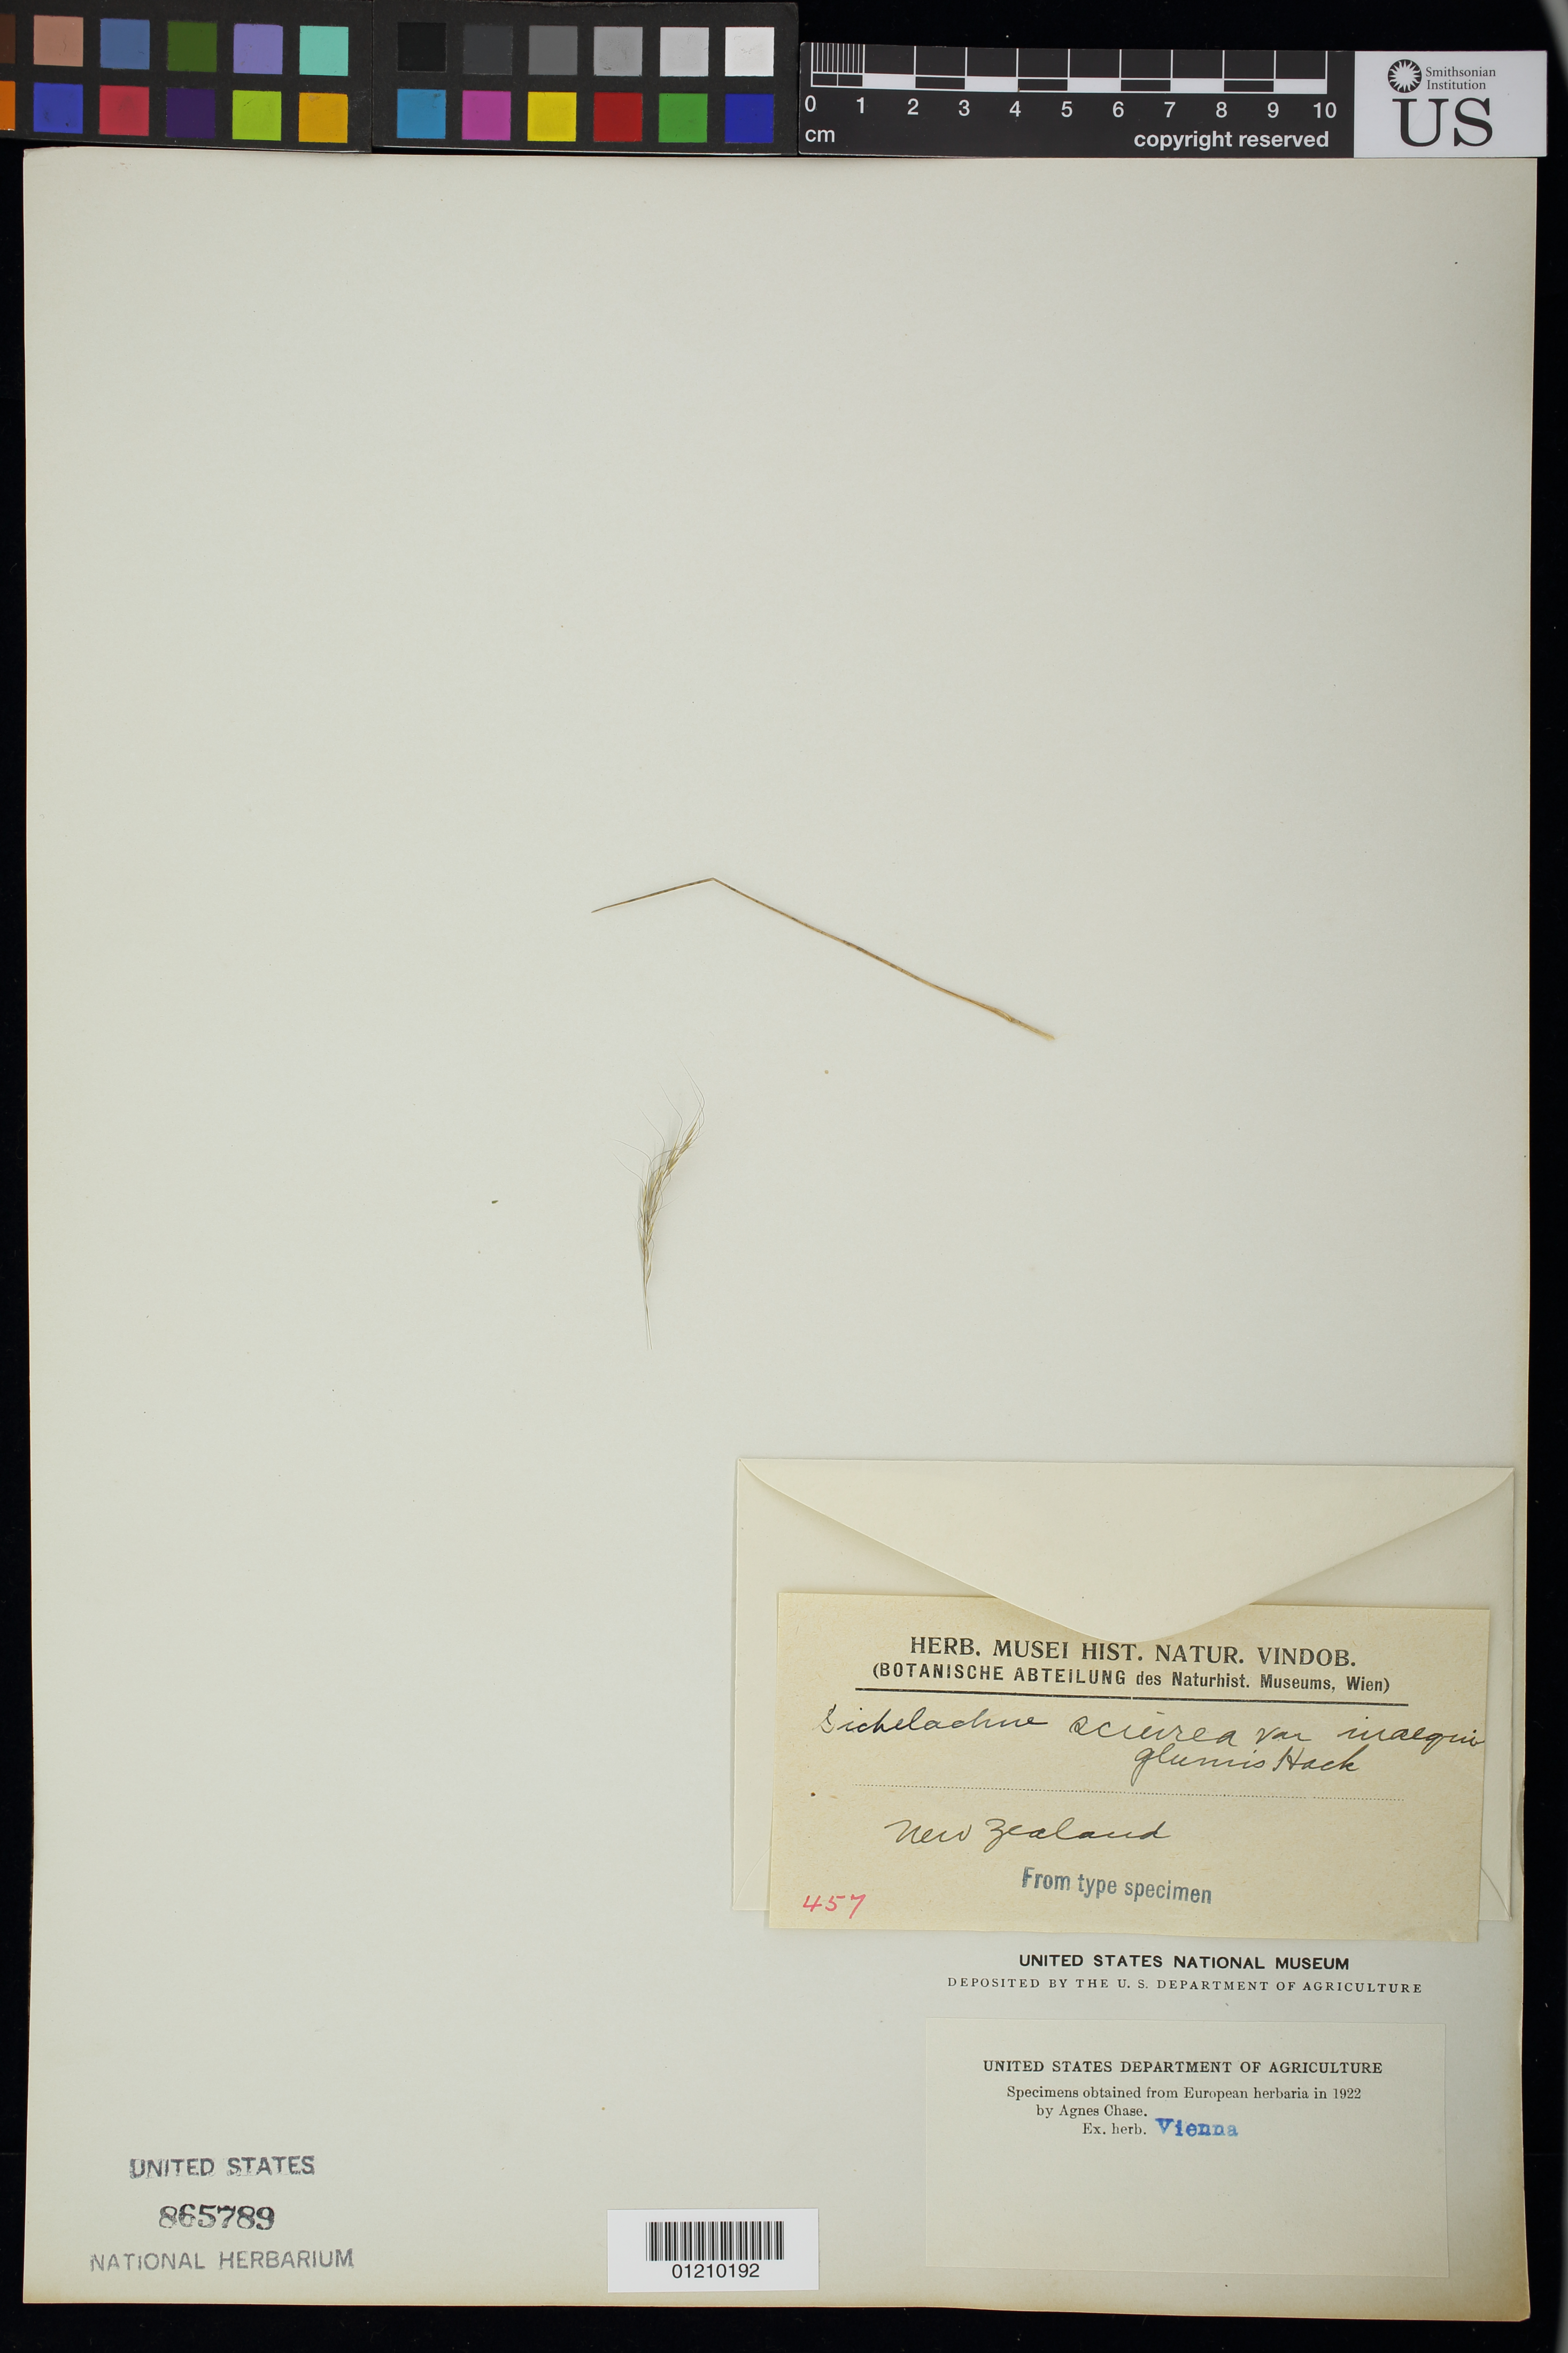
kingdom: Plantae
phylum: Tracheophyta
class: Liliopsida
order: Poales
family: Poaceae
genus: Dichelachne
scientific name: Dichelachne sciurea var. inaequiglumis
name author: Hack. ex Cheeseman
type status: Isotype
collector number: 457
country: New Zealand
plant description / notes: Fragmentary material of type specimen ex herb. Vienna.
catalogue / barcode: US 865789